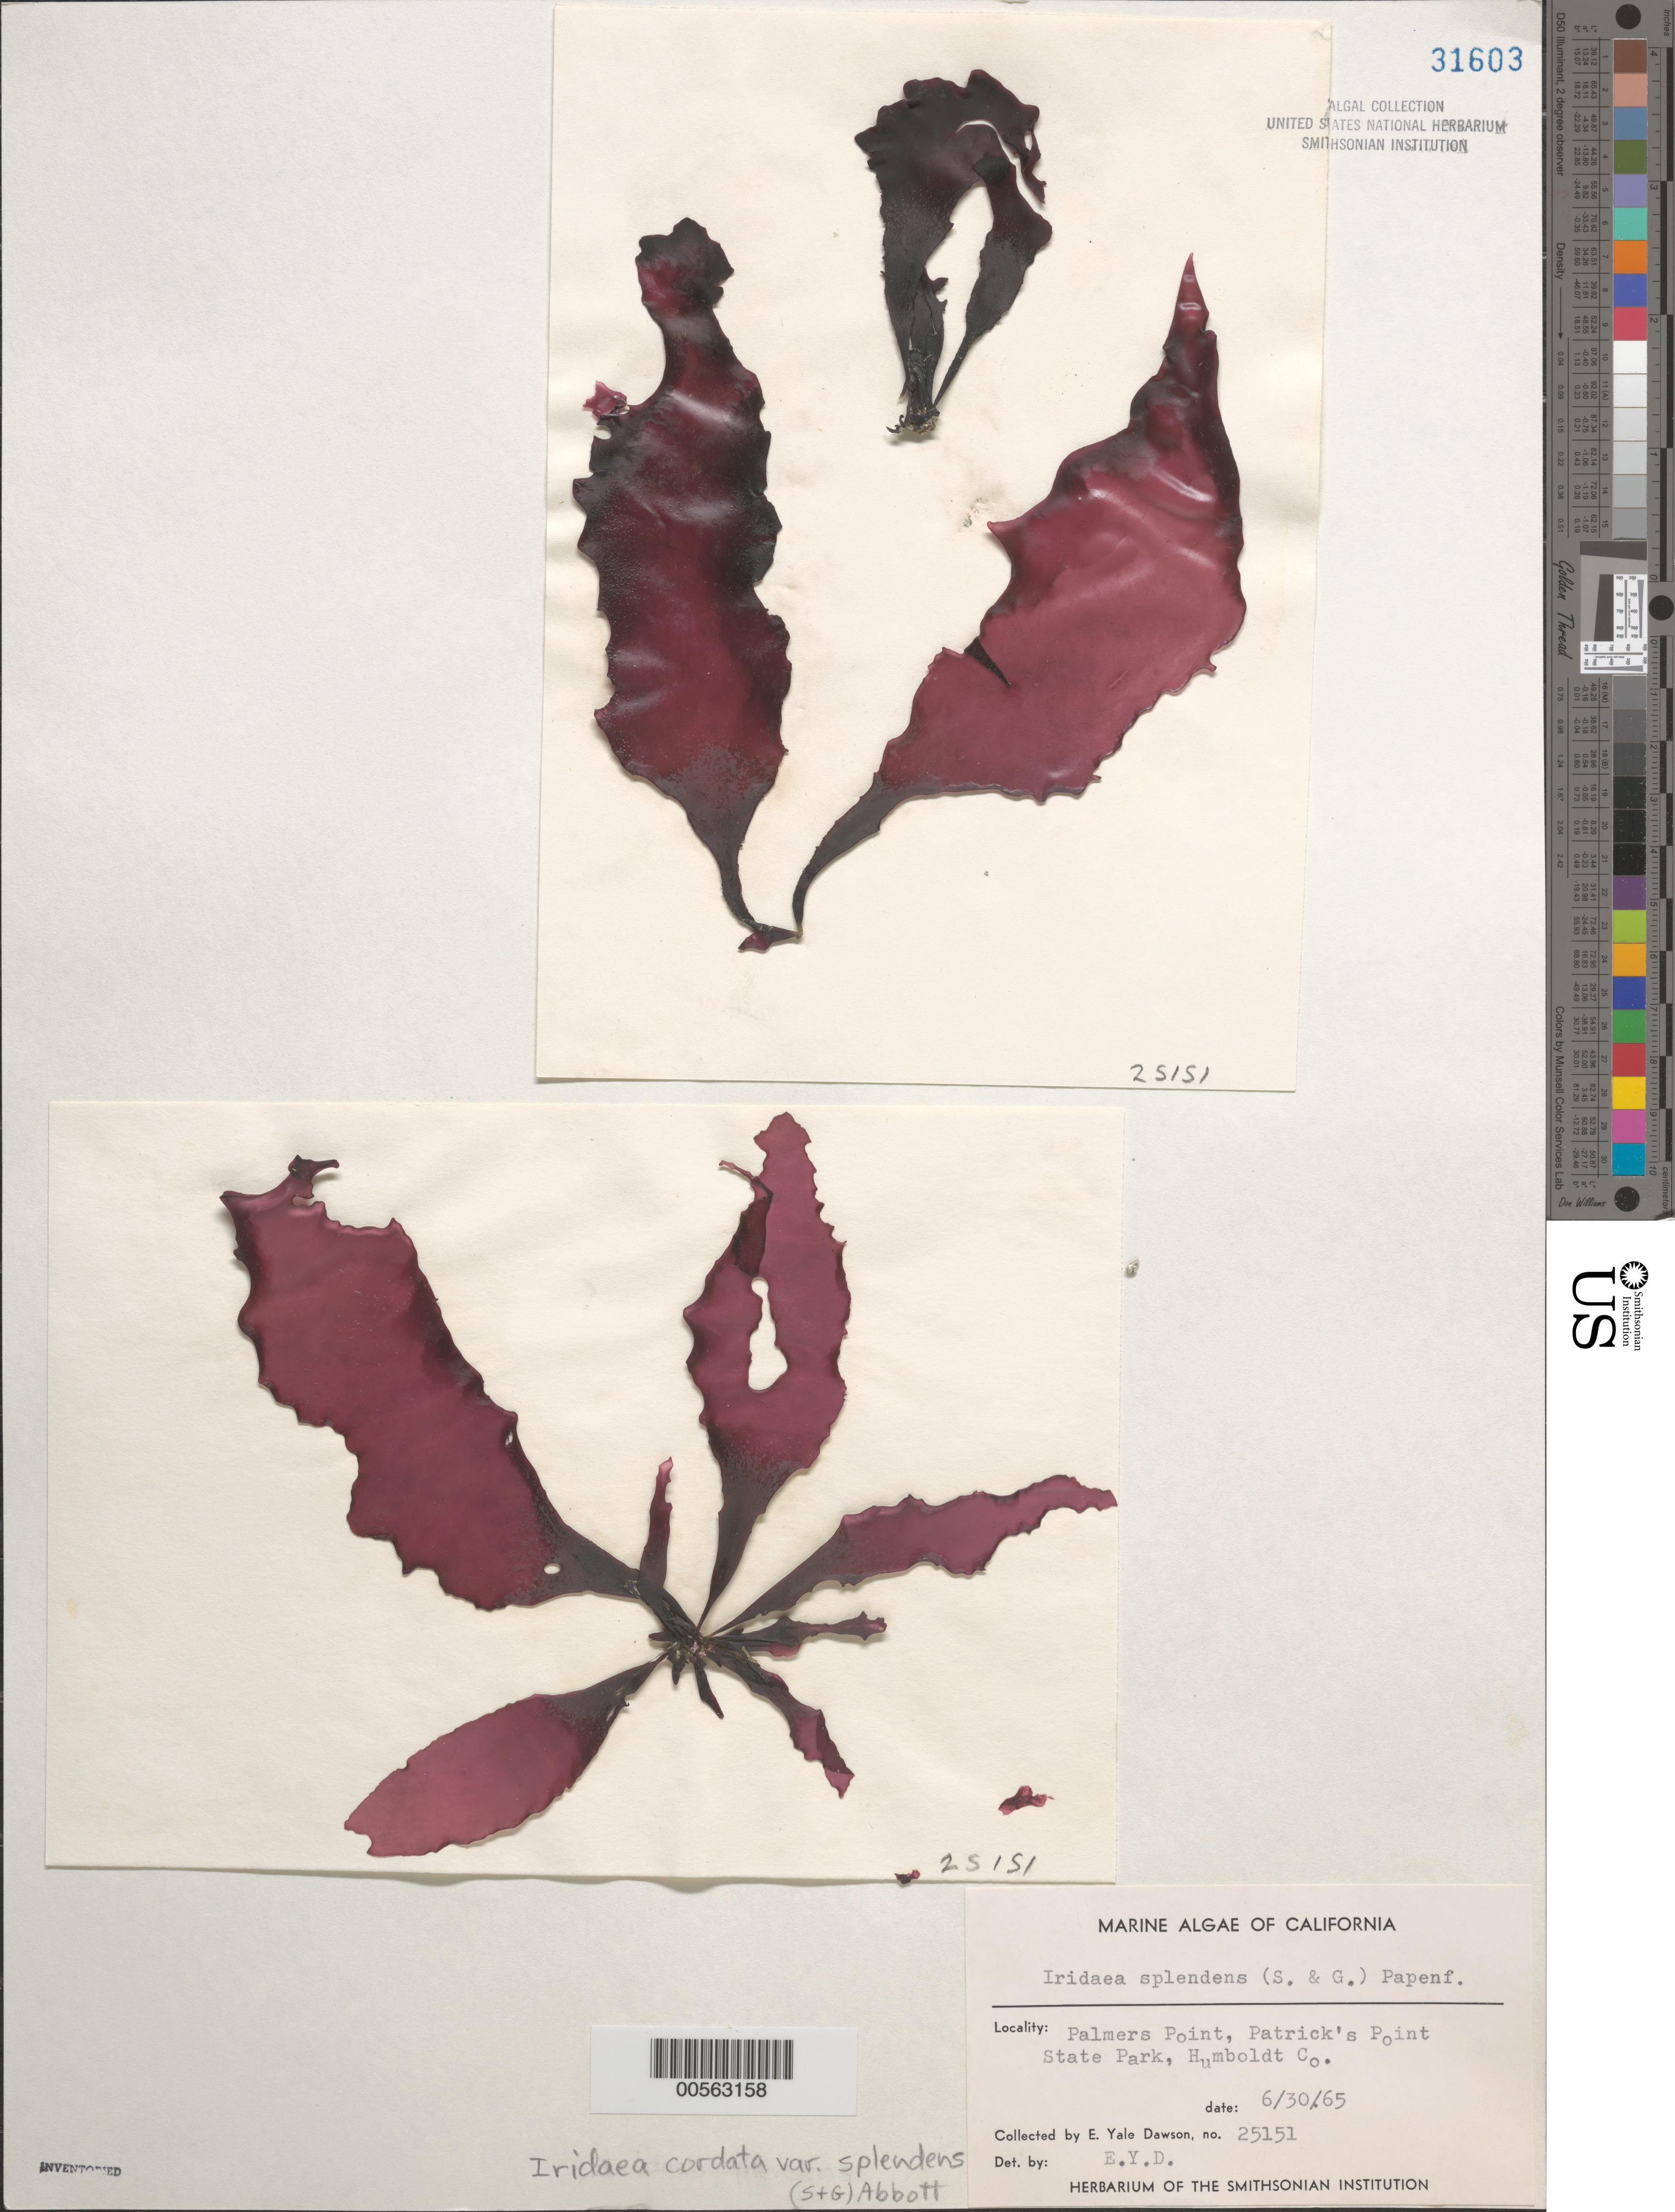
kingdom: Plantae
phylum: Rhodophyta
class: Florideophyceae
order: Gigartinales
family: Gigartinaceae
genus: Iridaea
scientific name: Iridaea cordata var. splendens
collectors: E. Y. Dawson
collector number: EYD 25151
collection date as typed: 30 Jun 1965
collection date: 1965-06-30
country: United States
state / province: California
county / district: Humboldt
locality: Palmer's Point, Patrick's Point State Park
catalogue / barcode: US 31603